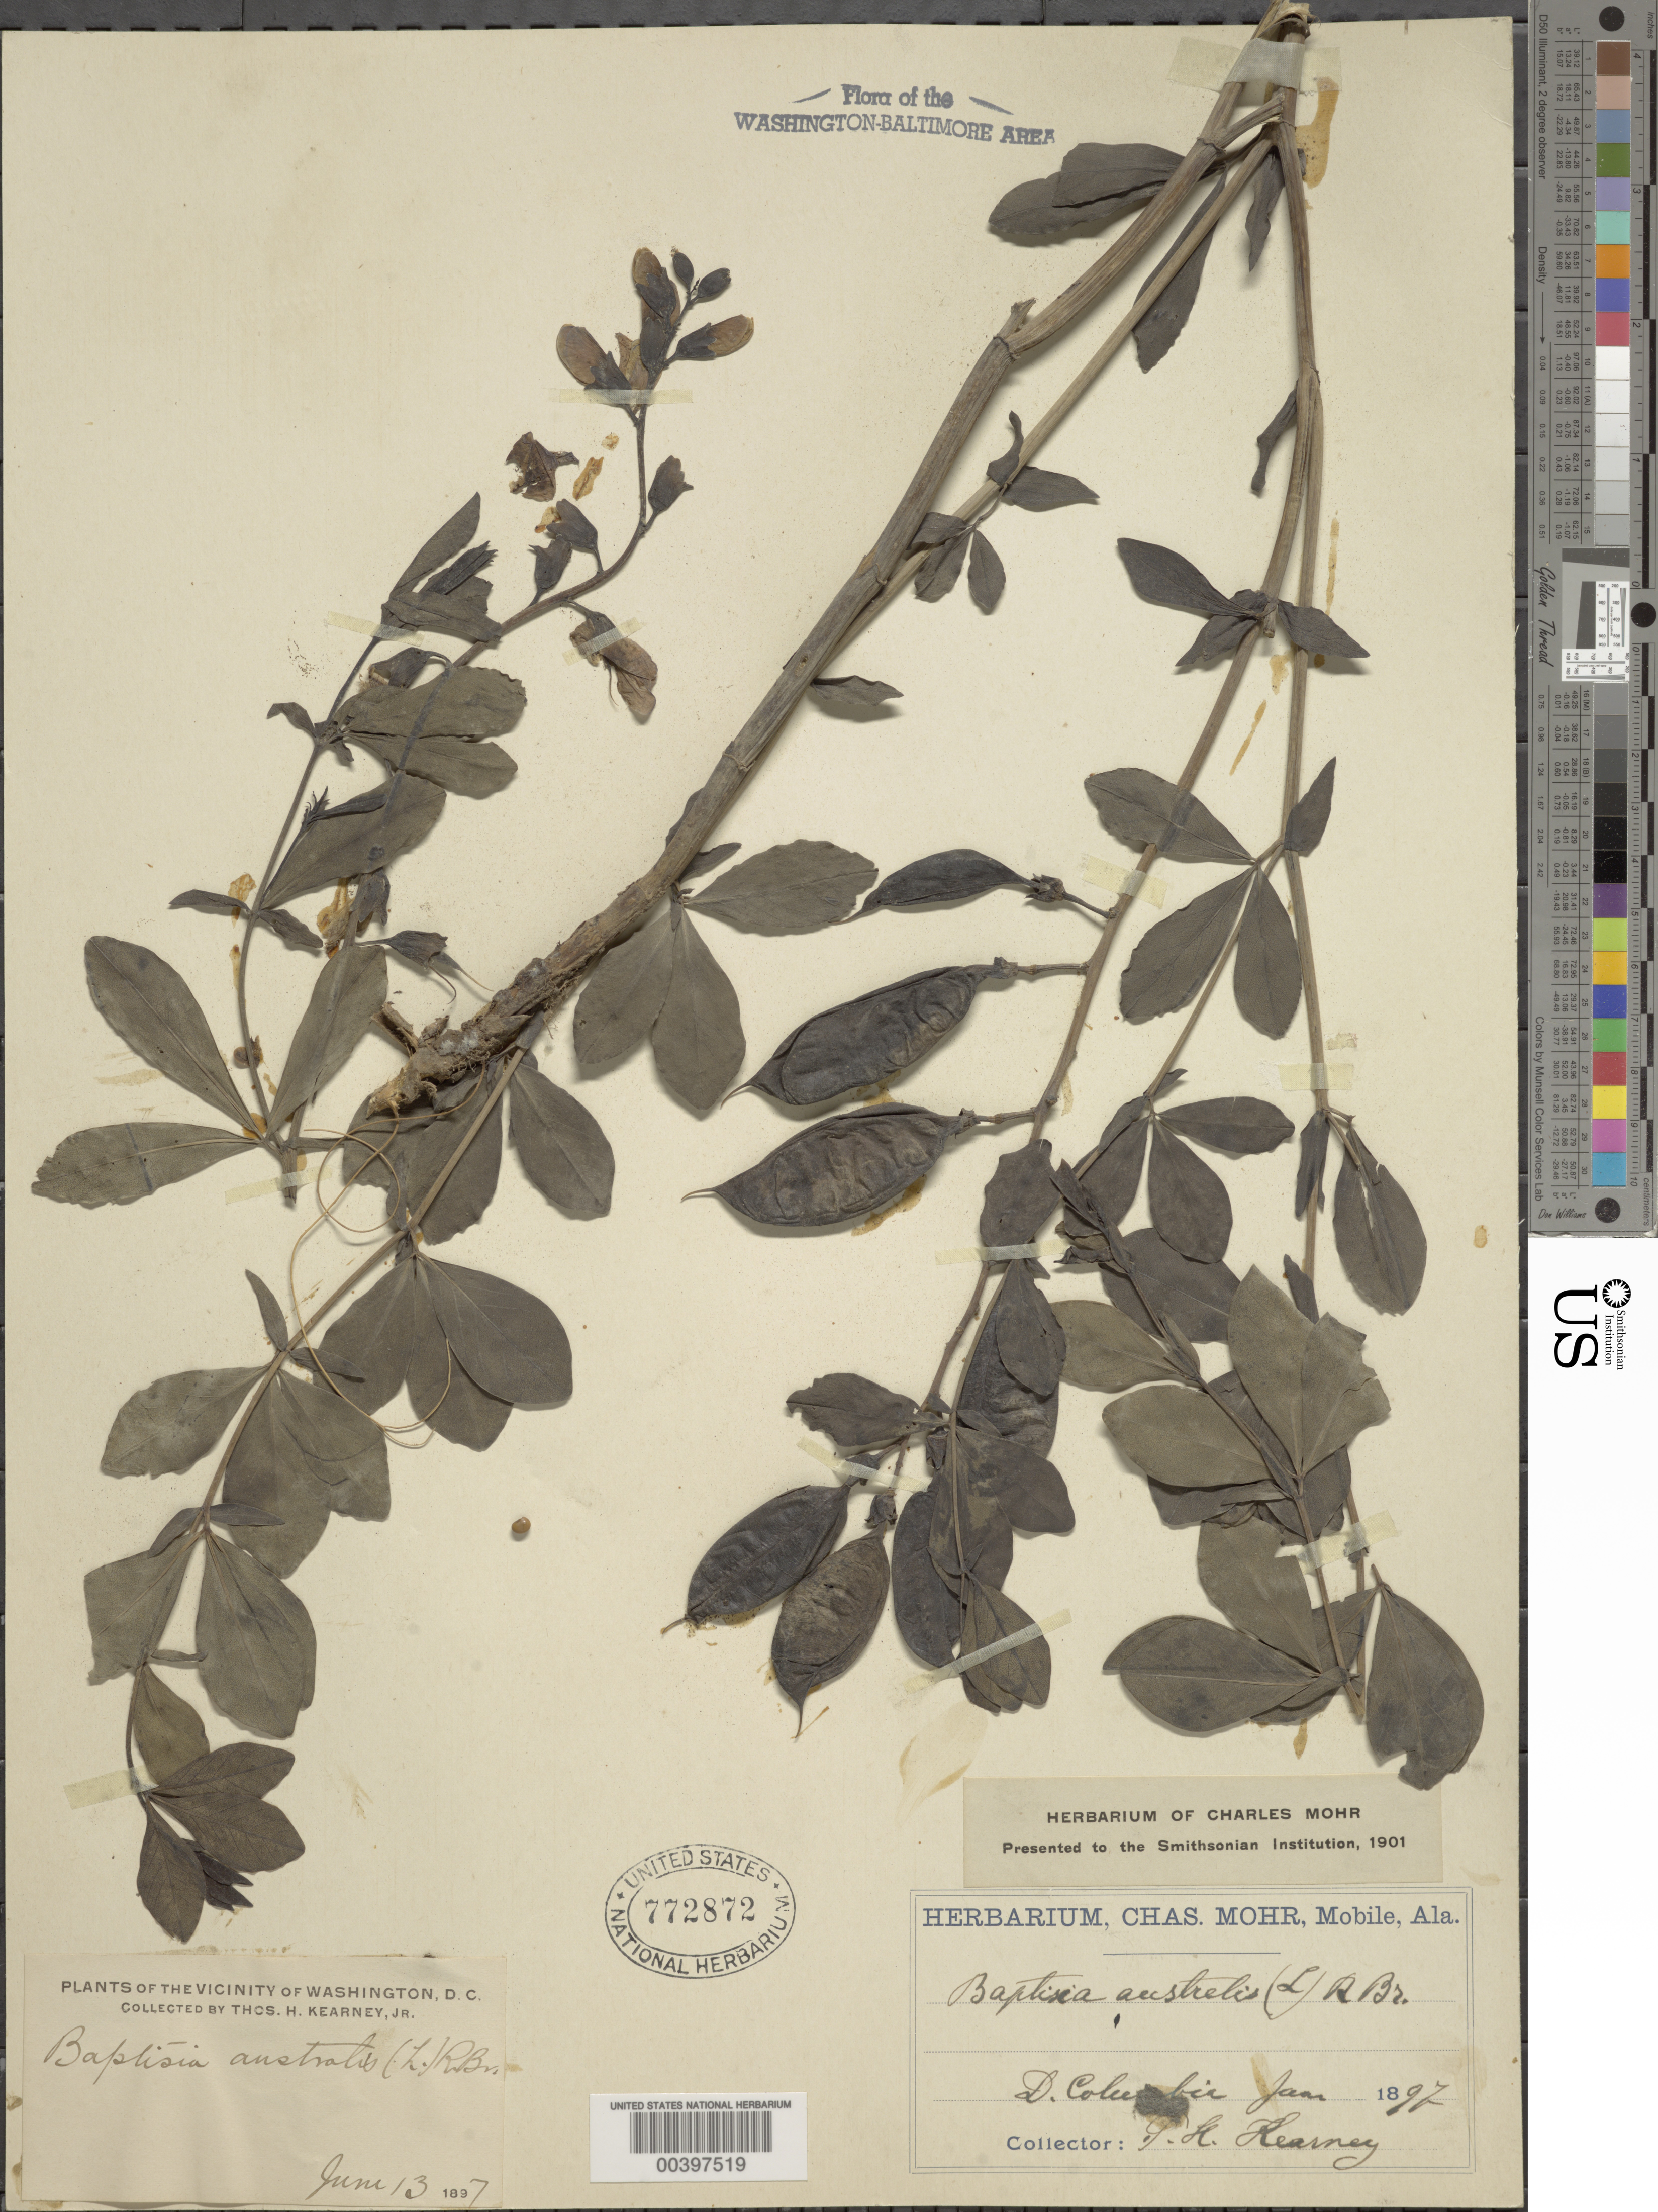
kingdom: Plantae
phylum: Tracheophyta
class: Magnoliopsida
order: Fabales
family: Fabaceae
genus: Baptisia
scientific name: Baptisia australis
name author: (L.) R. Br.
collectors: T. H. Kearney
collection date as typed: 1897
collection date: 1897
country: United States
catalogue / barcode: US 772872